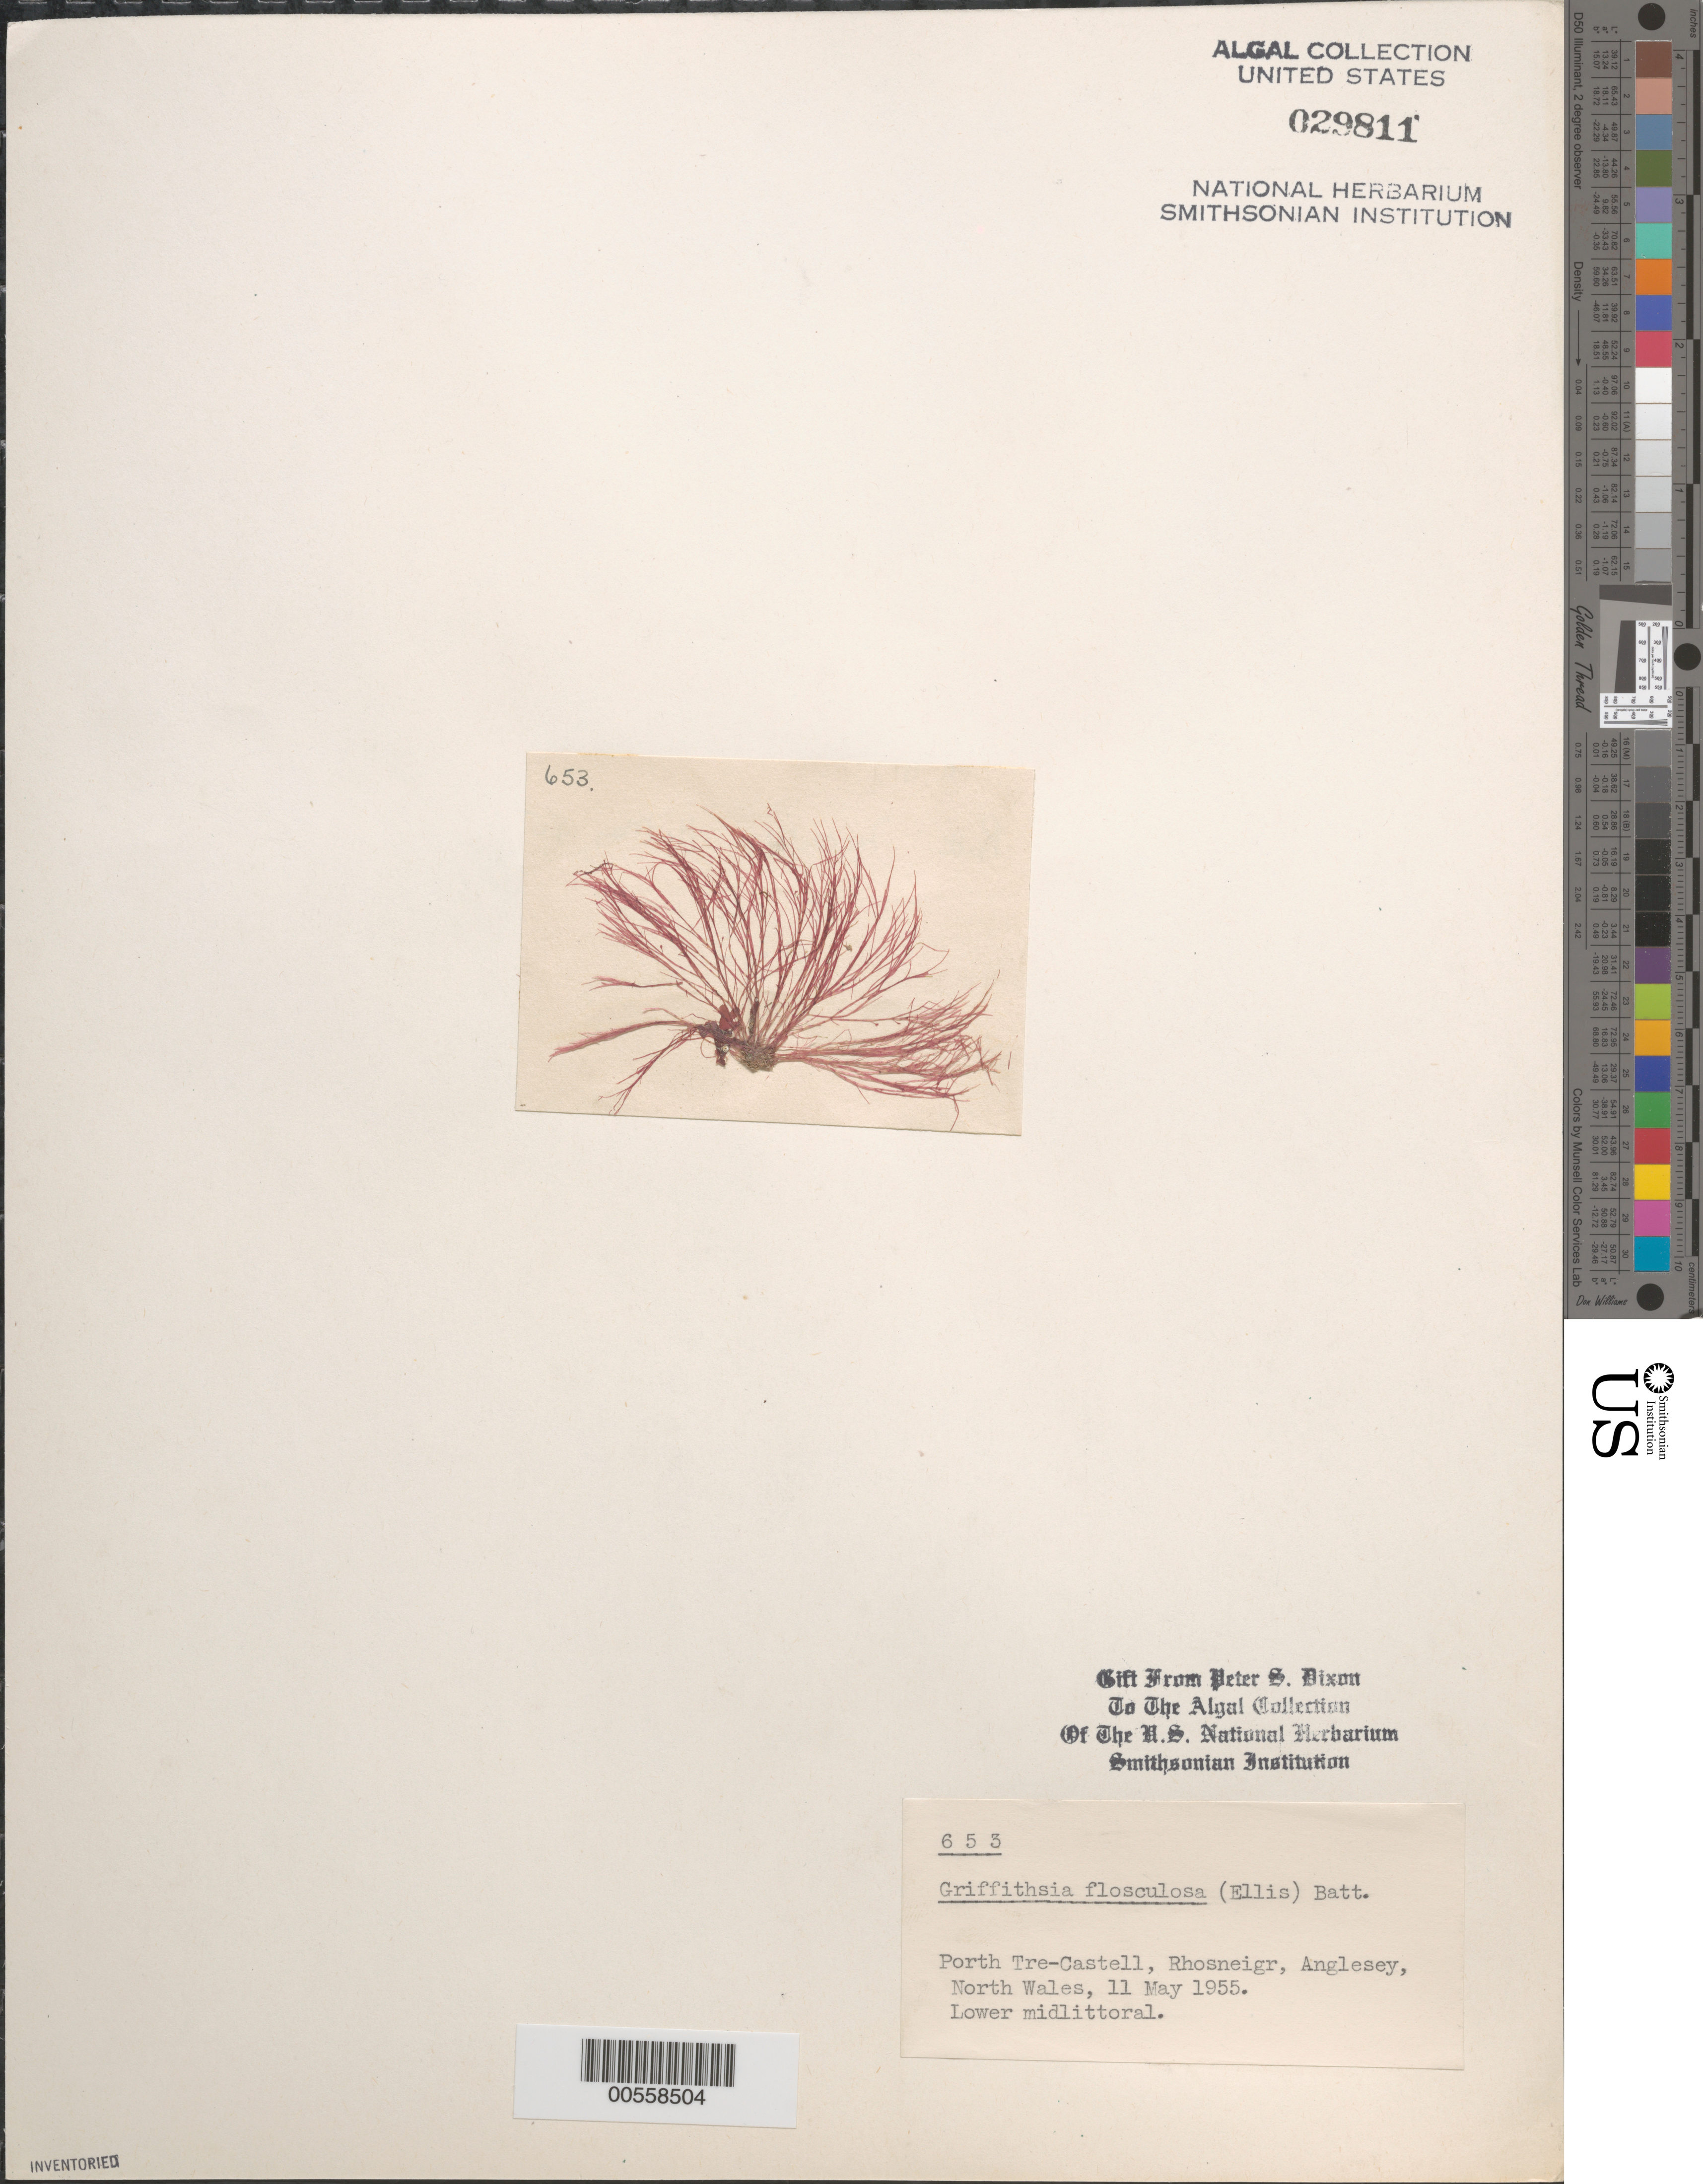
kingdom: Plantae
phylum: Rhodophyta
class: Florideophyceae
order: Ceramiales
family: Wrangeliaceae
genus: Halurus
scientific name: Halurus flosculosus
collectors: P. S. Dixon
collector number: PSD 653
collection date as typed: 11 May 1955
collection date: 1955-05-11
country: United Kingdom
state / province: Wales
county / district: Gwynedd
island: Anglesey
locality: Porth Tre-castell, Rhosneigr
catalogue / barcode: US 29811